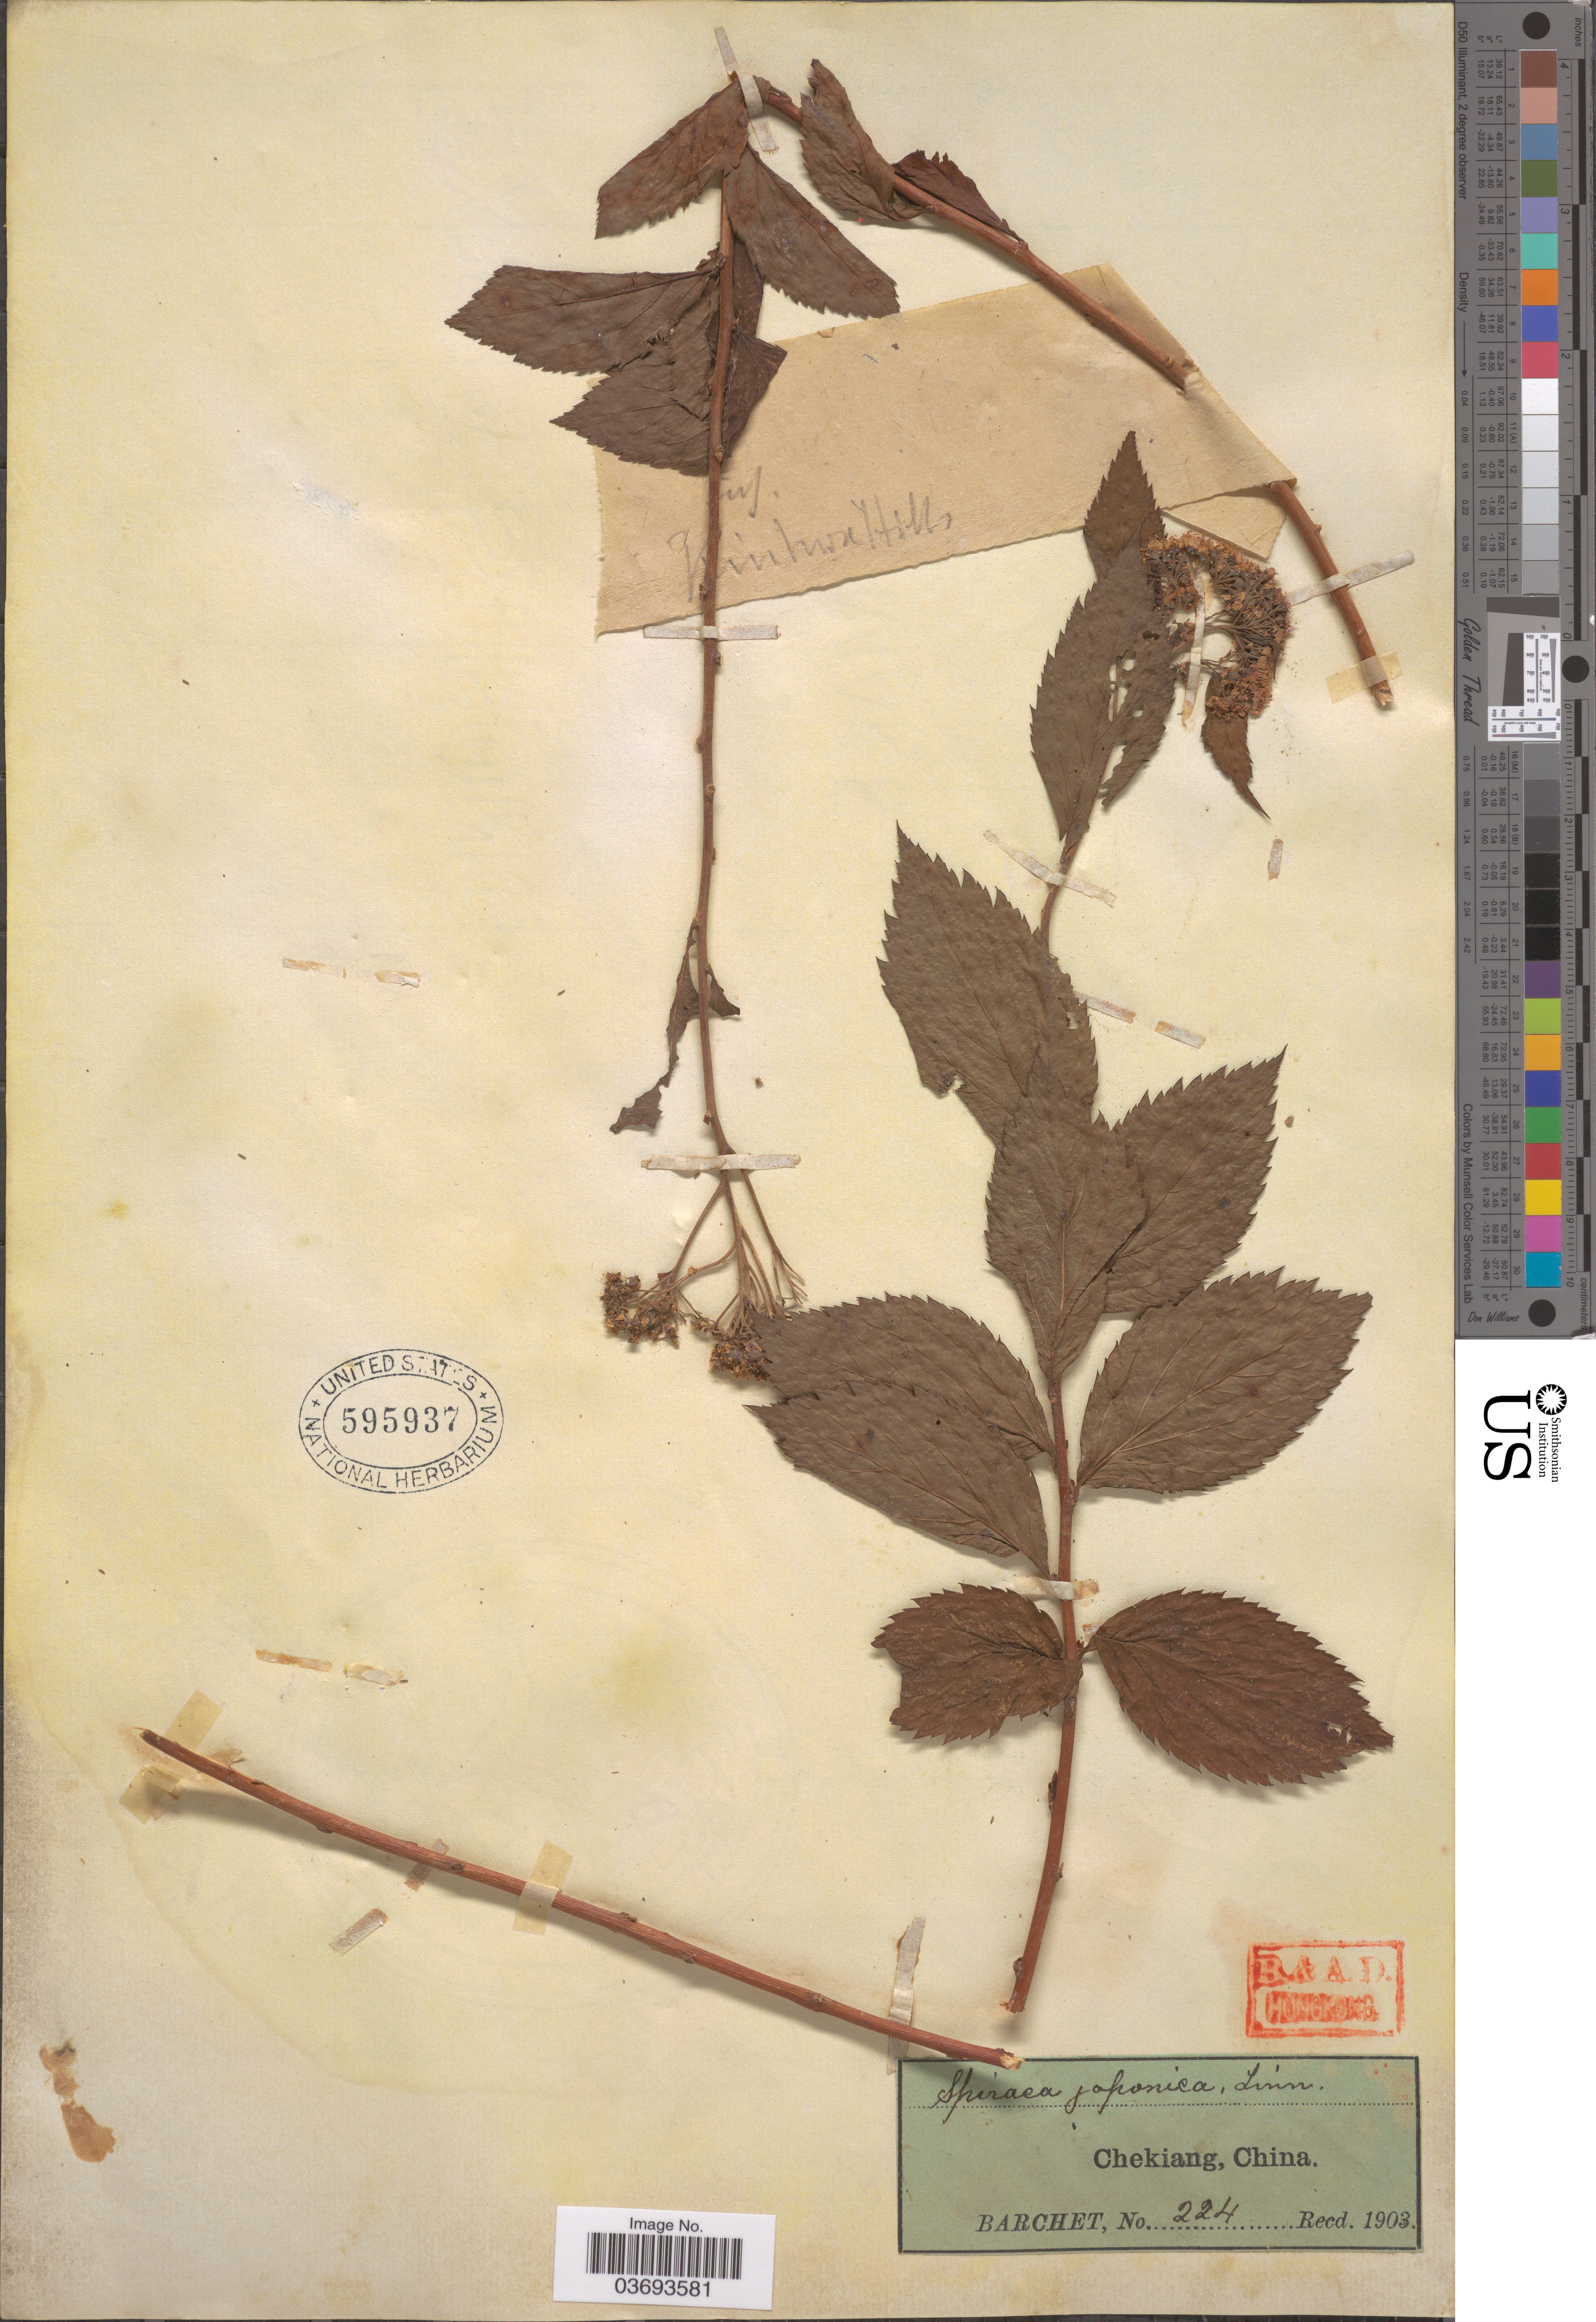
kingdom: Plantae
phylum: Tracheophyta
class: Magnoliopsida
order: Rosales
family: Rosaceae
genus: Spiraea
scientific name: Spiraea japonica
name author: L. f.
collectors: Barchet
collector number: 224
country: China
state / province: Zhejiang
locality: Chekiang.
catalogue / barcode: US 595937